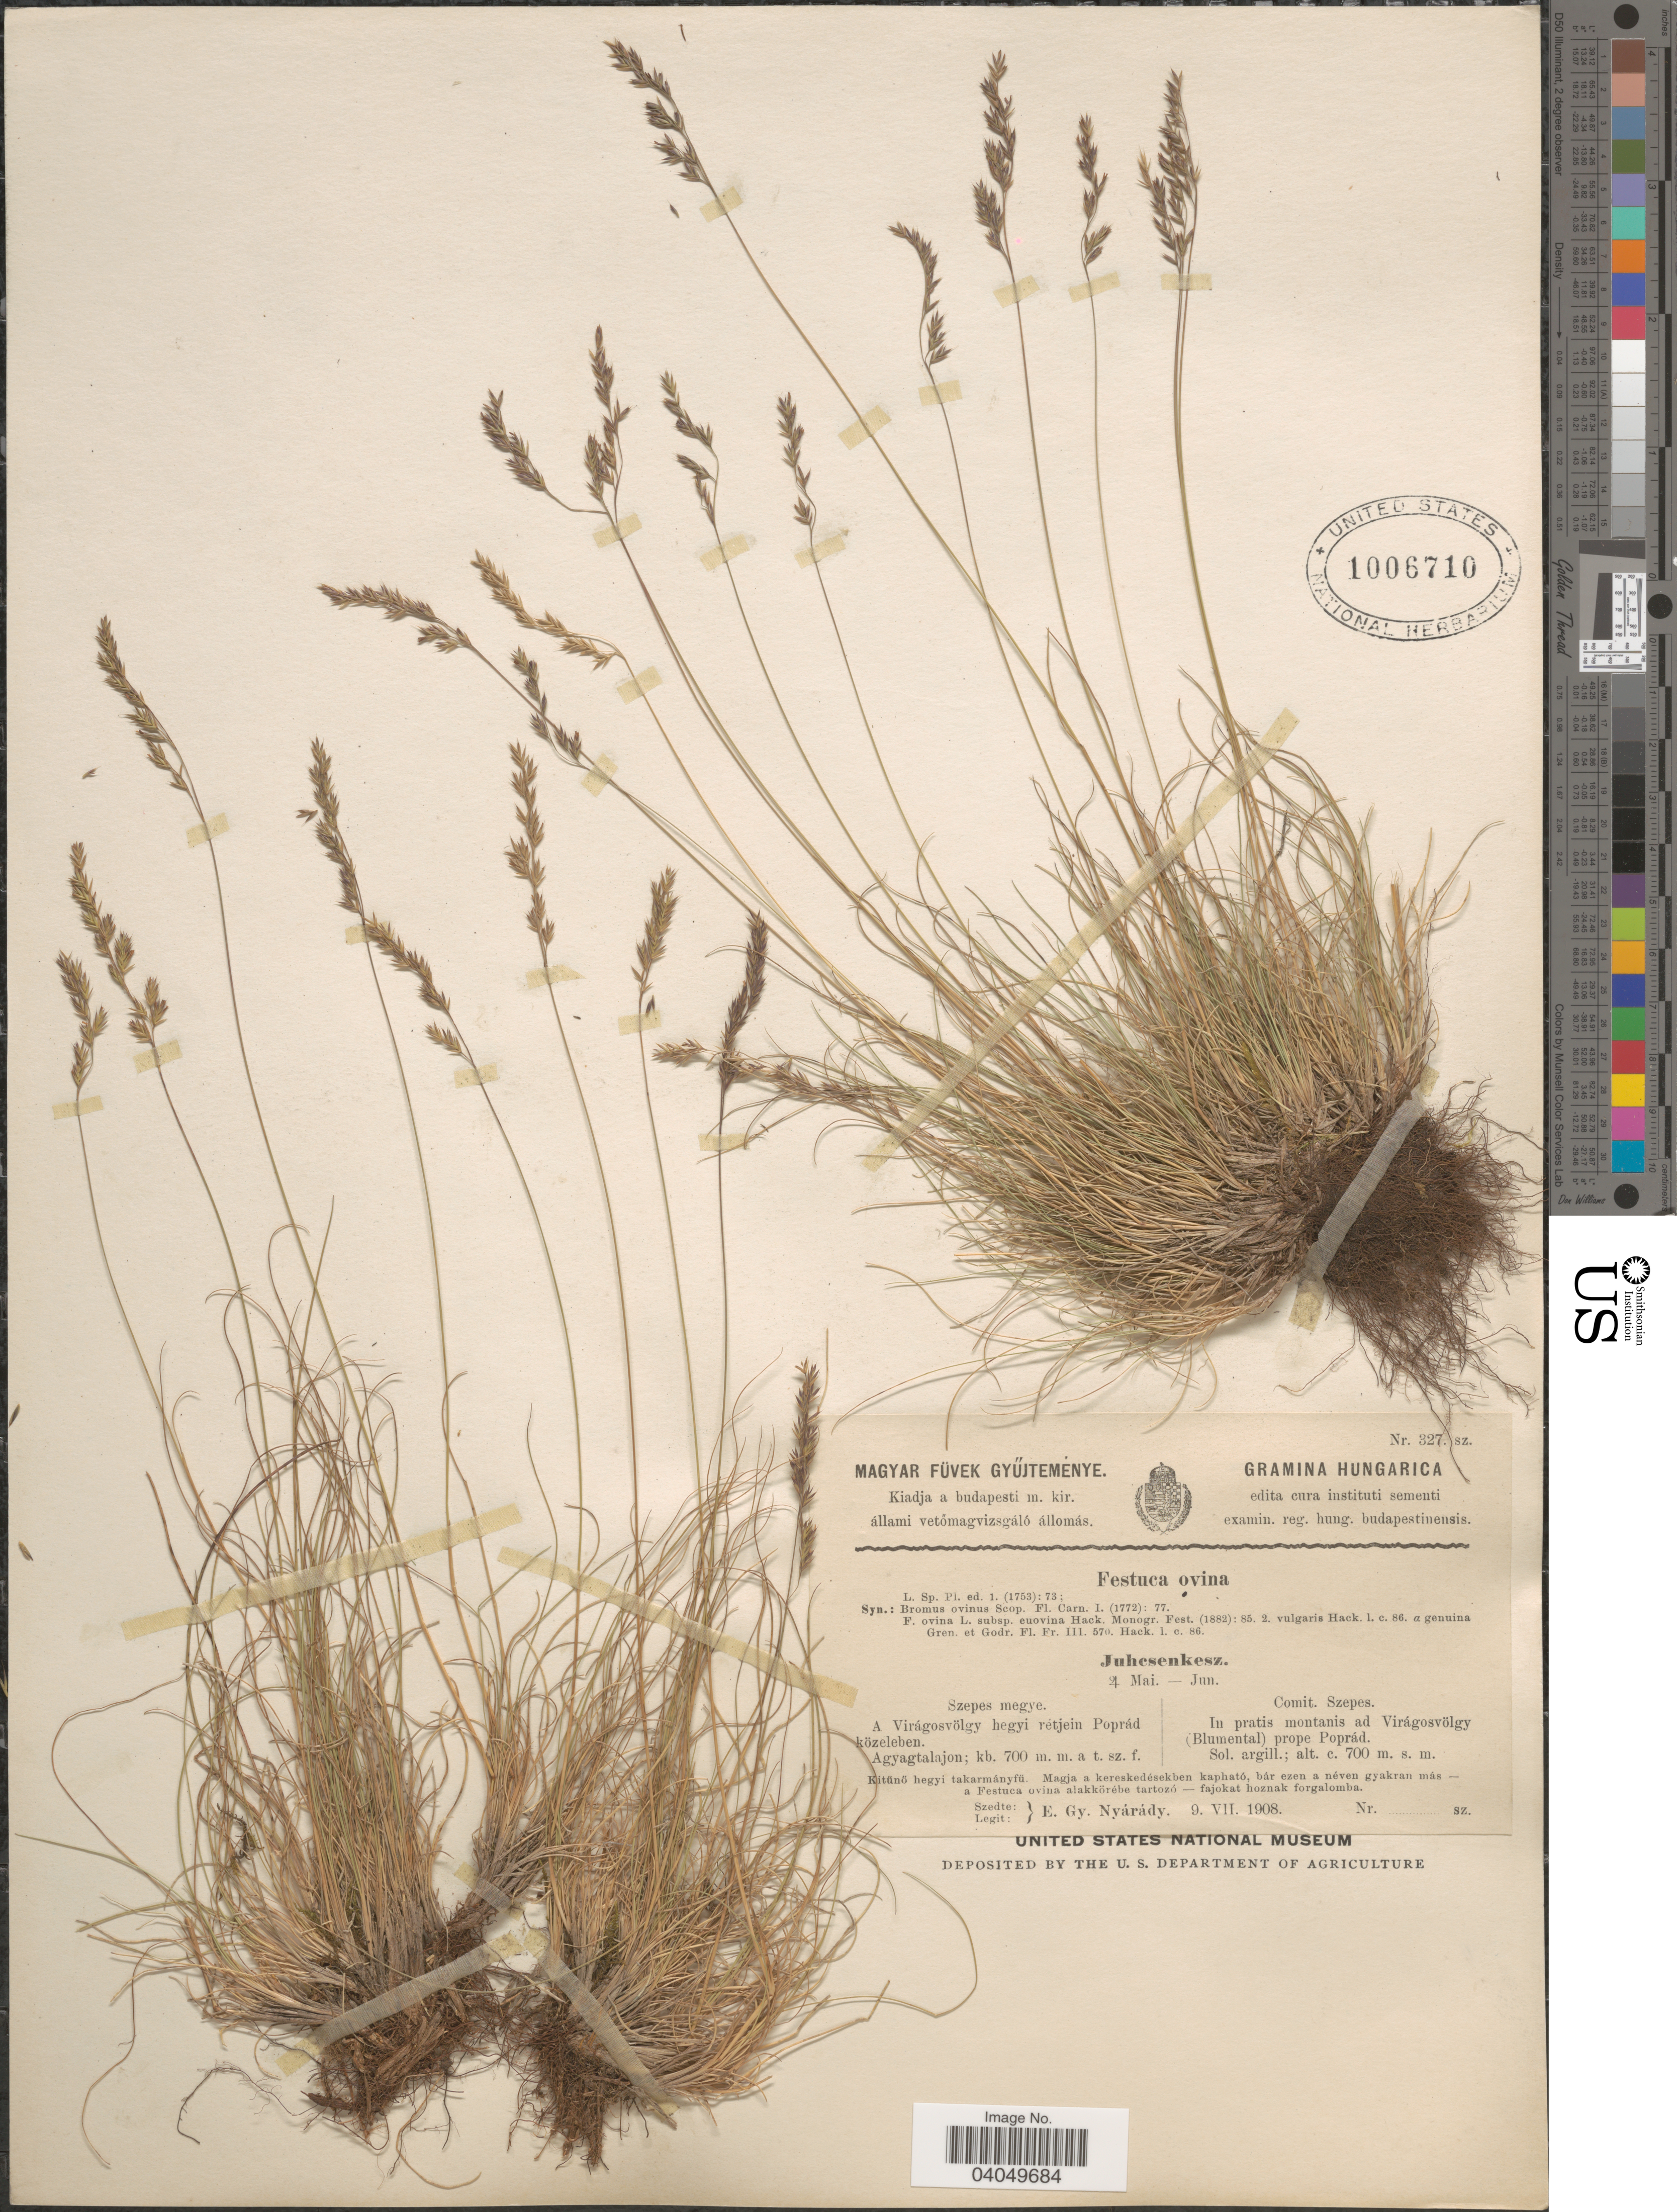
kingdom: Plantae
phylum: Tracheophyta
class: Liliopsida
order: Poales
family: Poaceae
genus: Festuca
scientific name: Festuca ovina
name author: L.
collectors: E. Nyárády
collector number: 327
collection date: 1908-07-09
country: Slovakia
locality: Comit. Szepes. In pratis montanis ad Virágosvölgy (Blumental) prope Poprád.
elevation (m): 700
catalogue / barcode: US 1006710